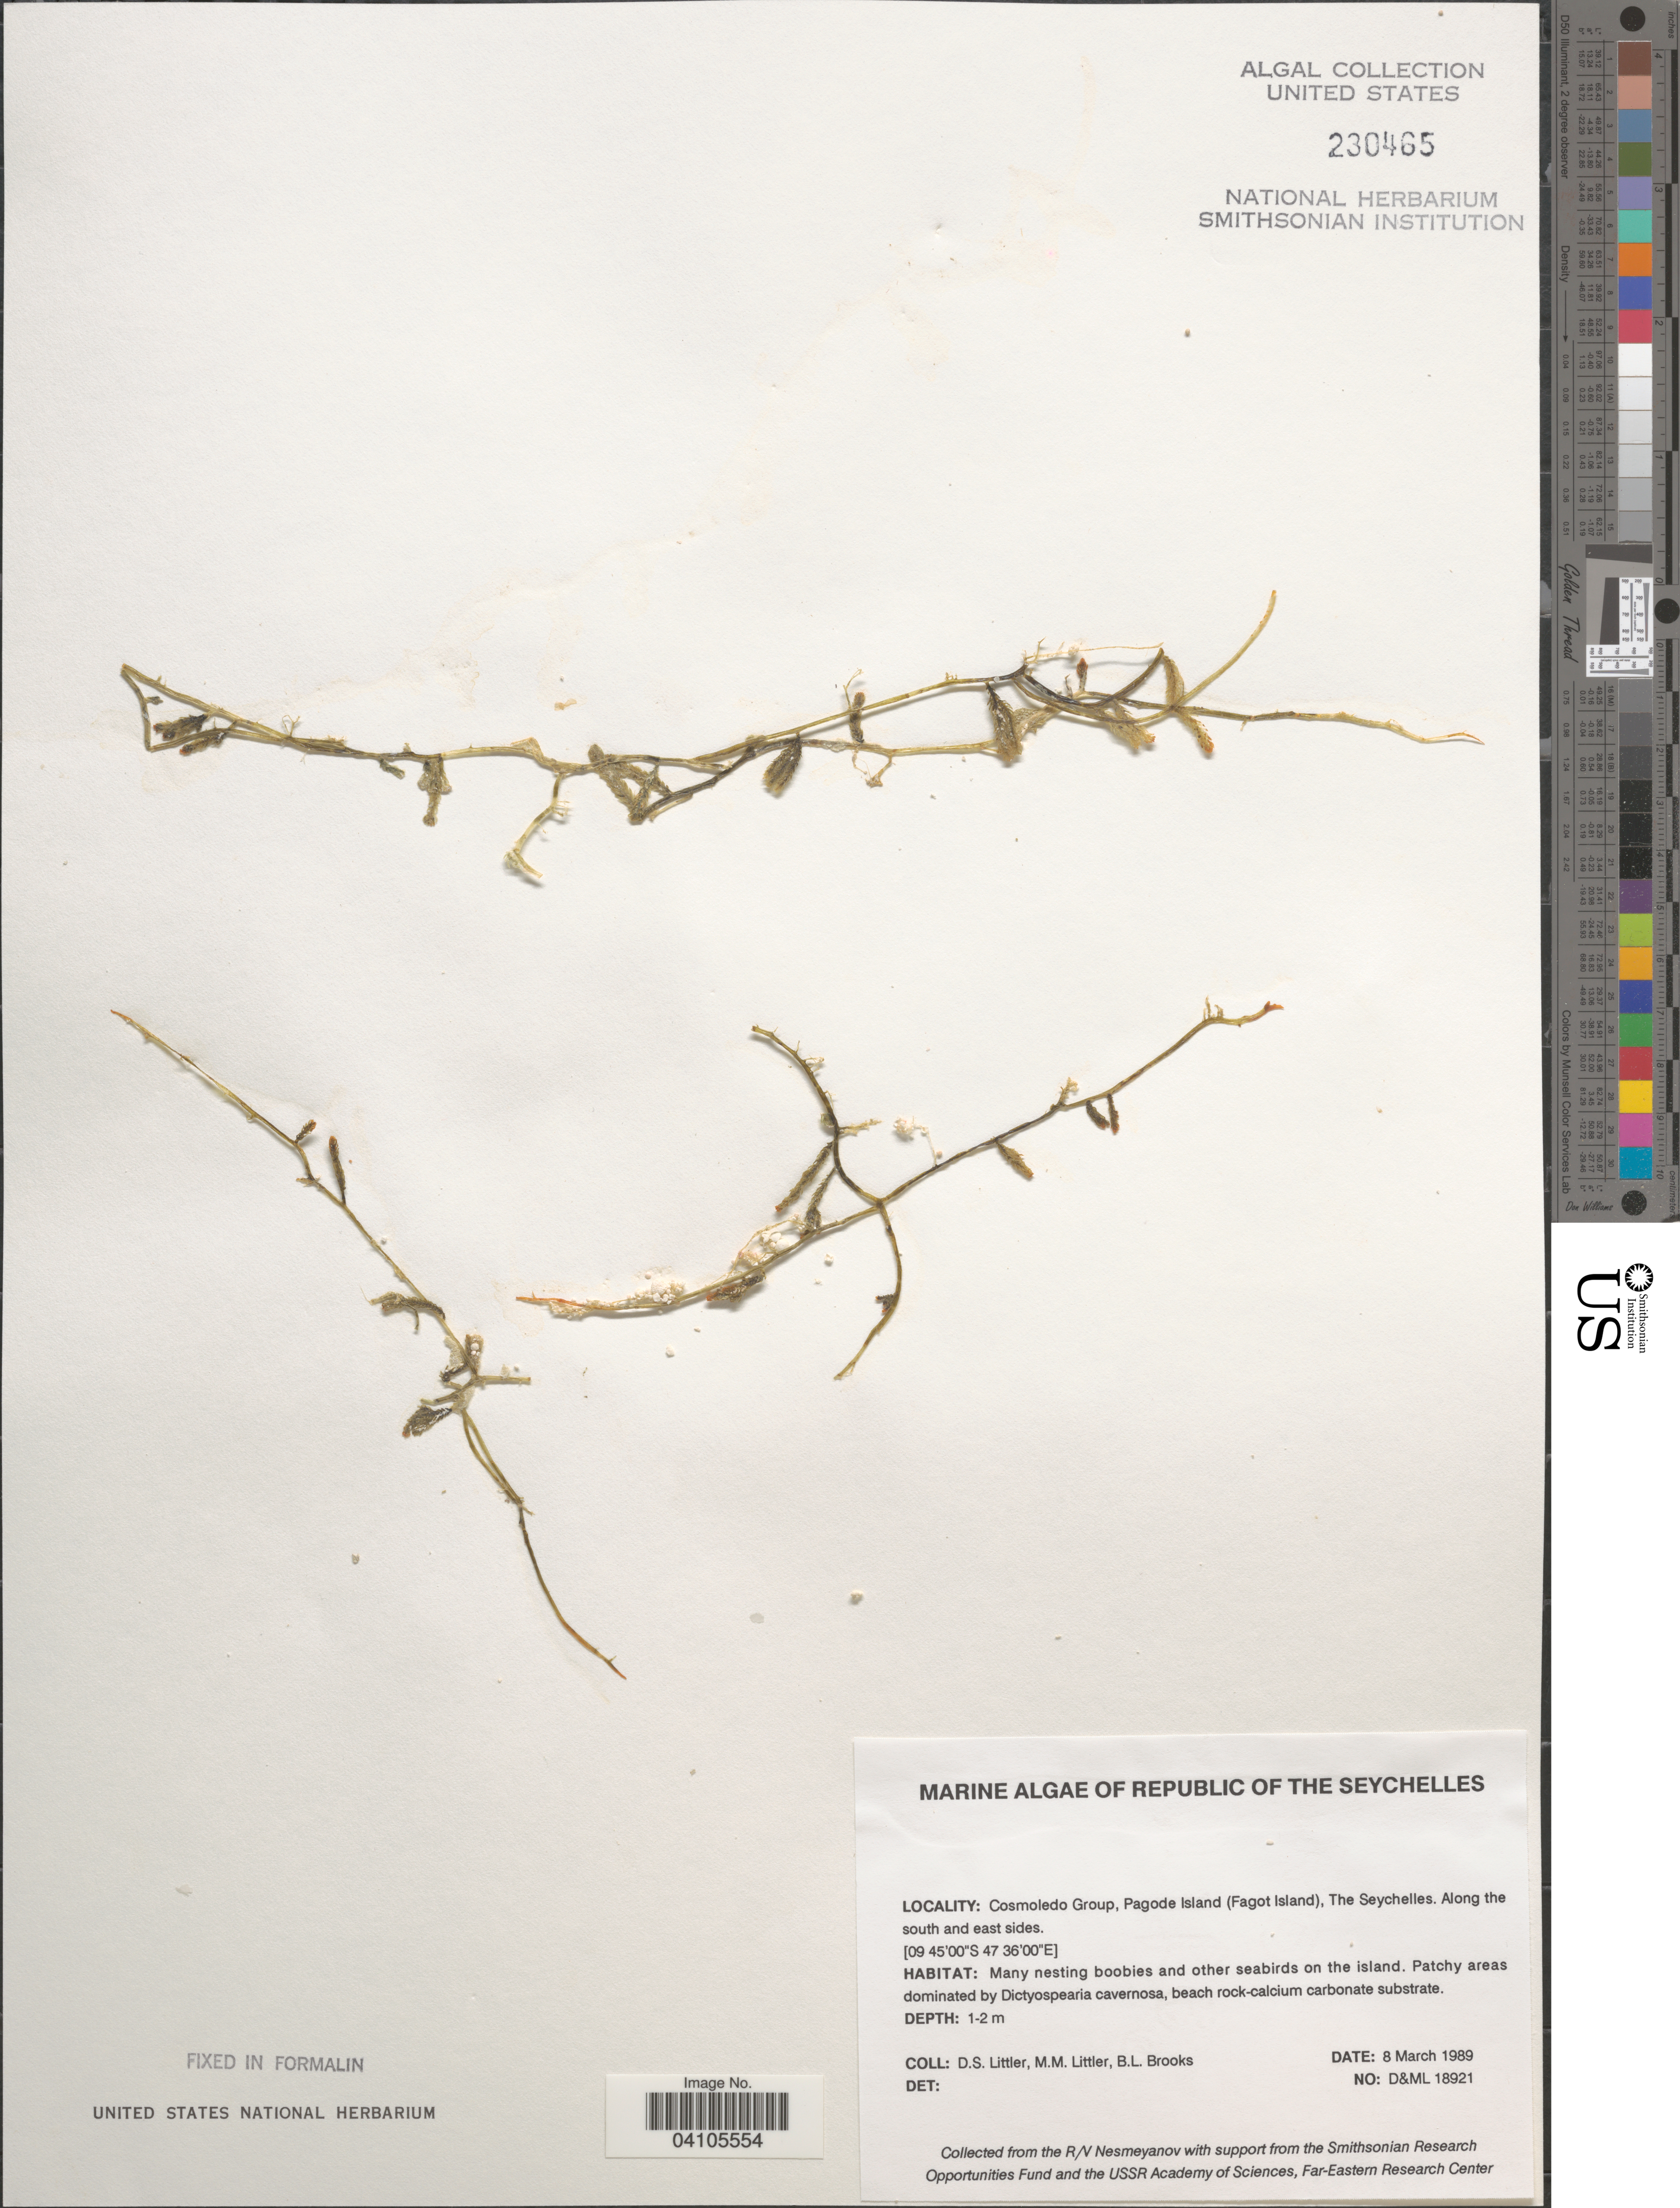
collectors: D. S. Littler & B. Brooks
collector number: D&ML 18921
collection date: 1989-03-08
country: Seychelles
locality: Cosmoledo Group, Pagode Island (Fagot Island). Along the south and east sides.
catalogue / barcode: US 230465